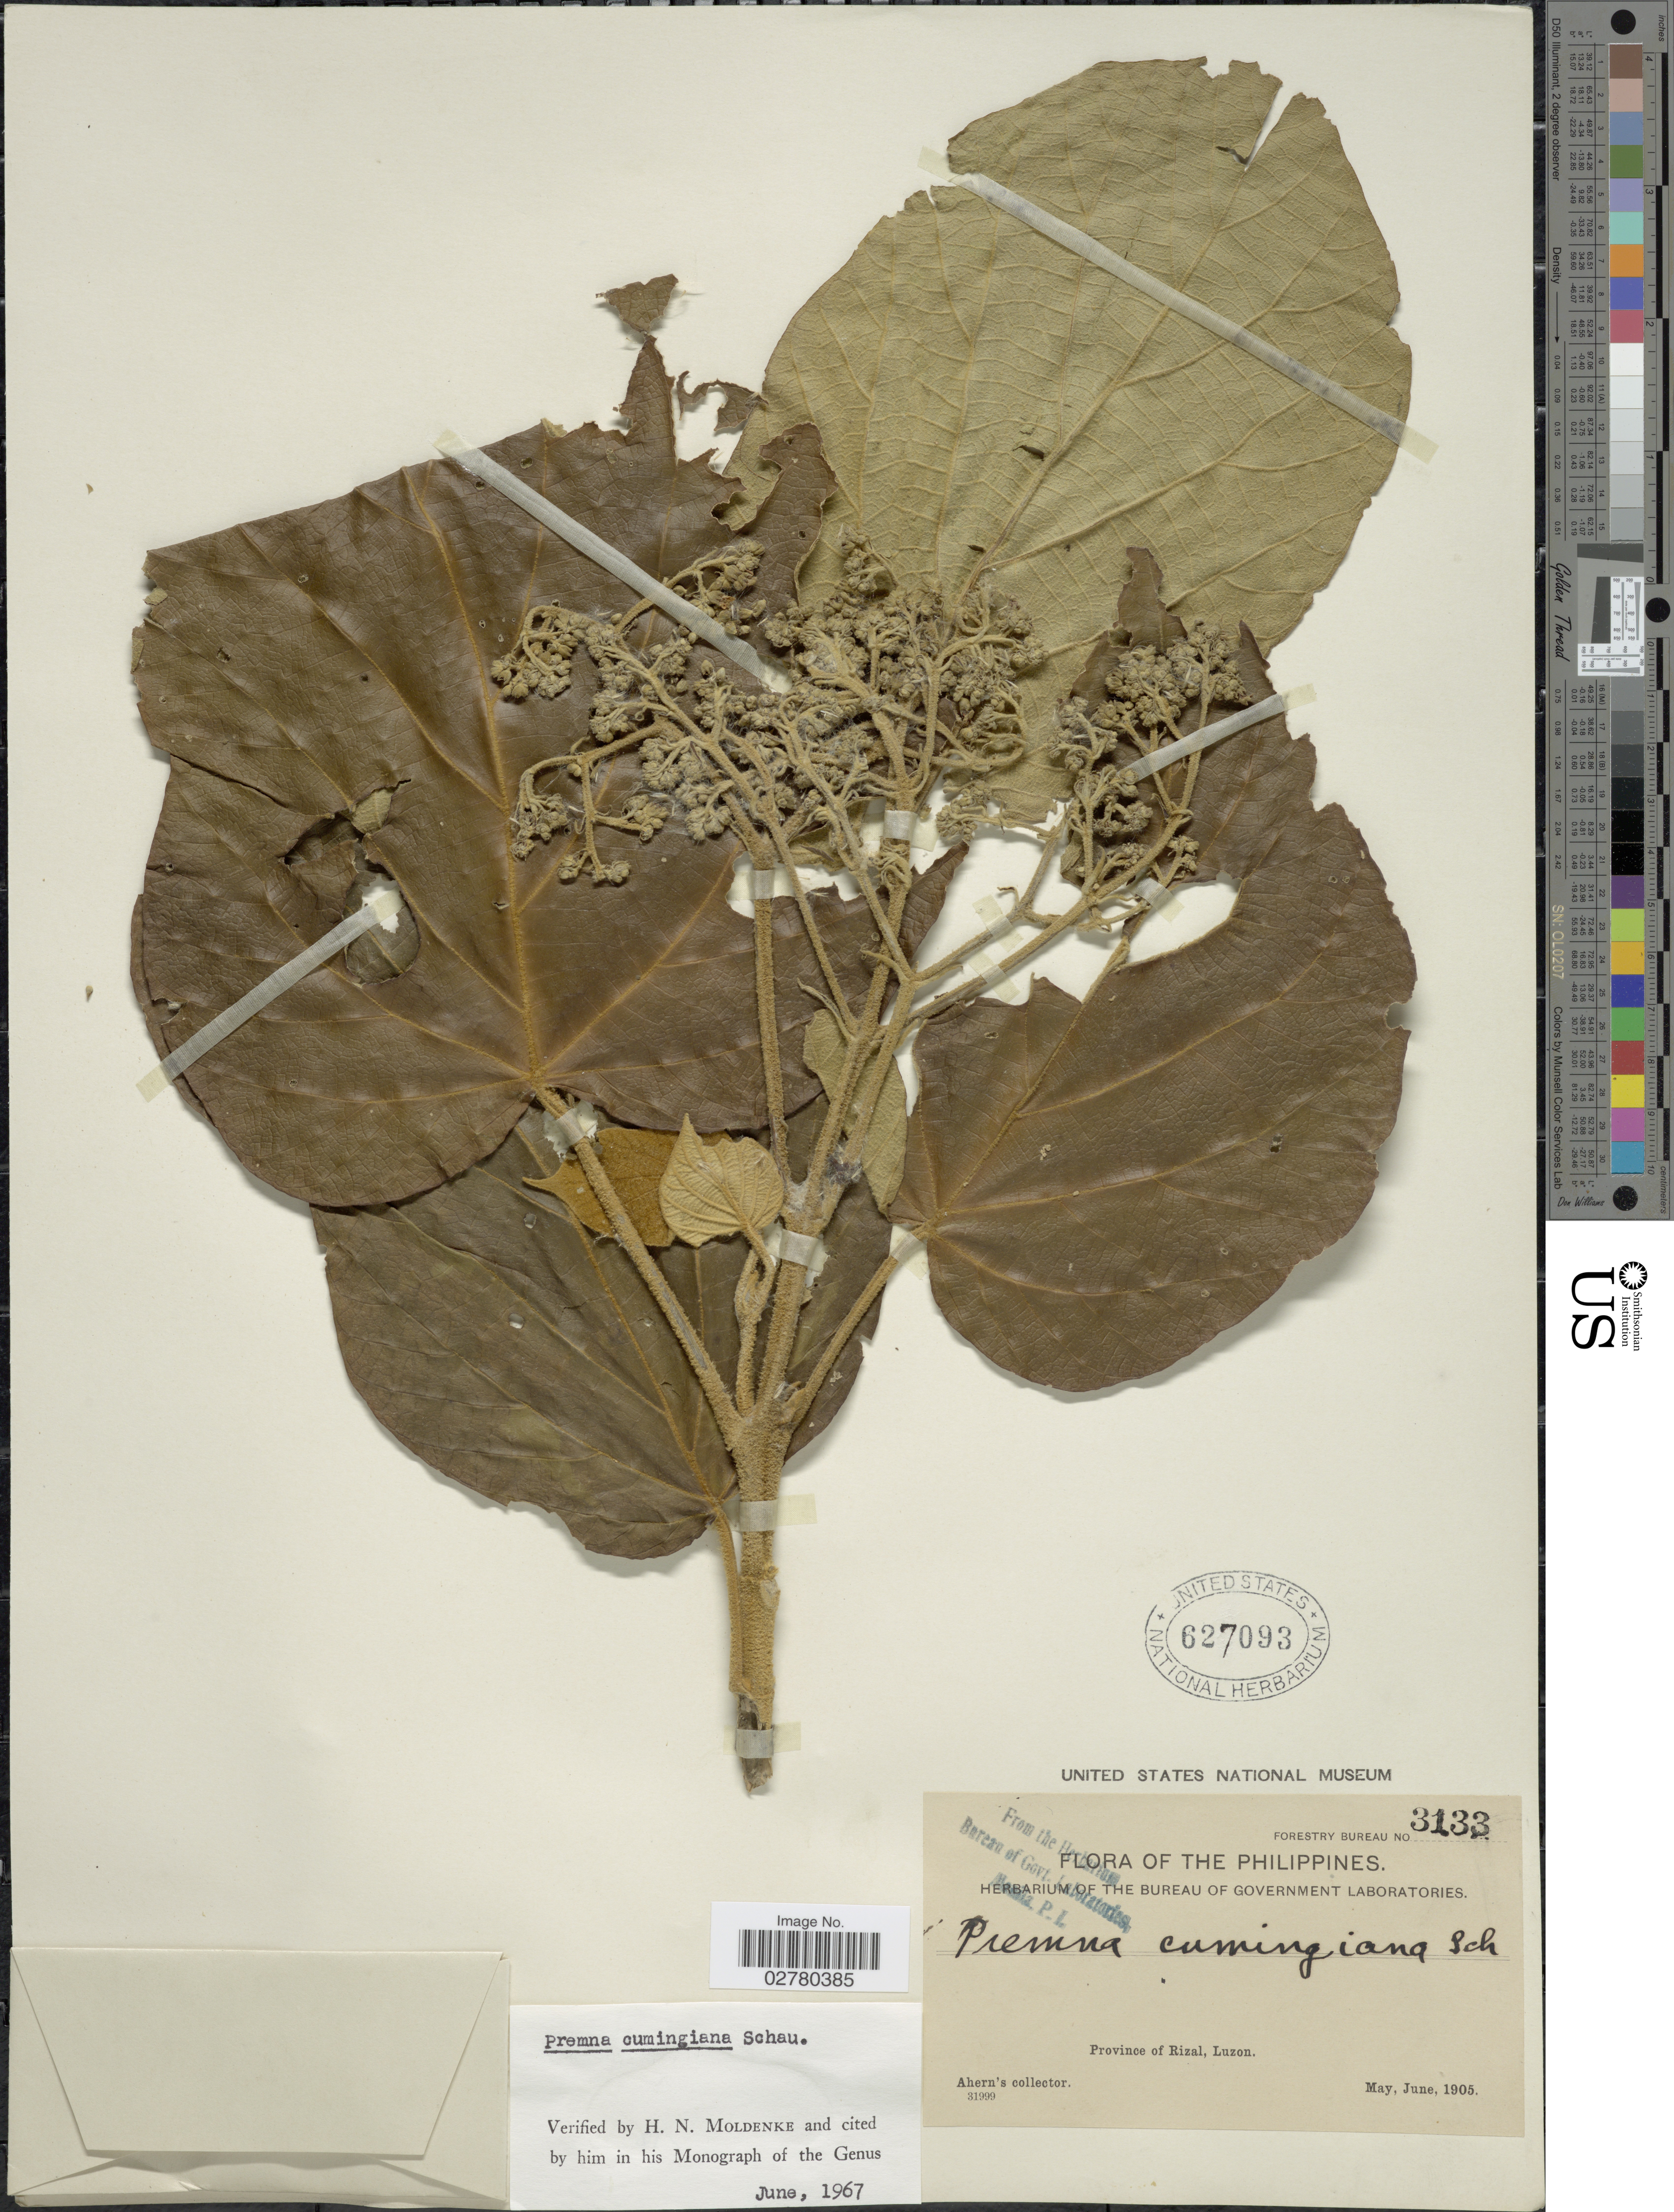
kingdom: Plantae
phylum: Tracheophyta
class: Magnoliopsida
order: Lamiales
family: Lamiaceae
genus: Premna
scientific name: Premna cumingiana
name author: Schauer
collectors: Ahern's collector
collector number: Forestry Bureau 3133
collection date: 1905-05/1905-06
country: Philippines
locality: Province of Rizal, Luzon.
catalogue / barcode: US 627093